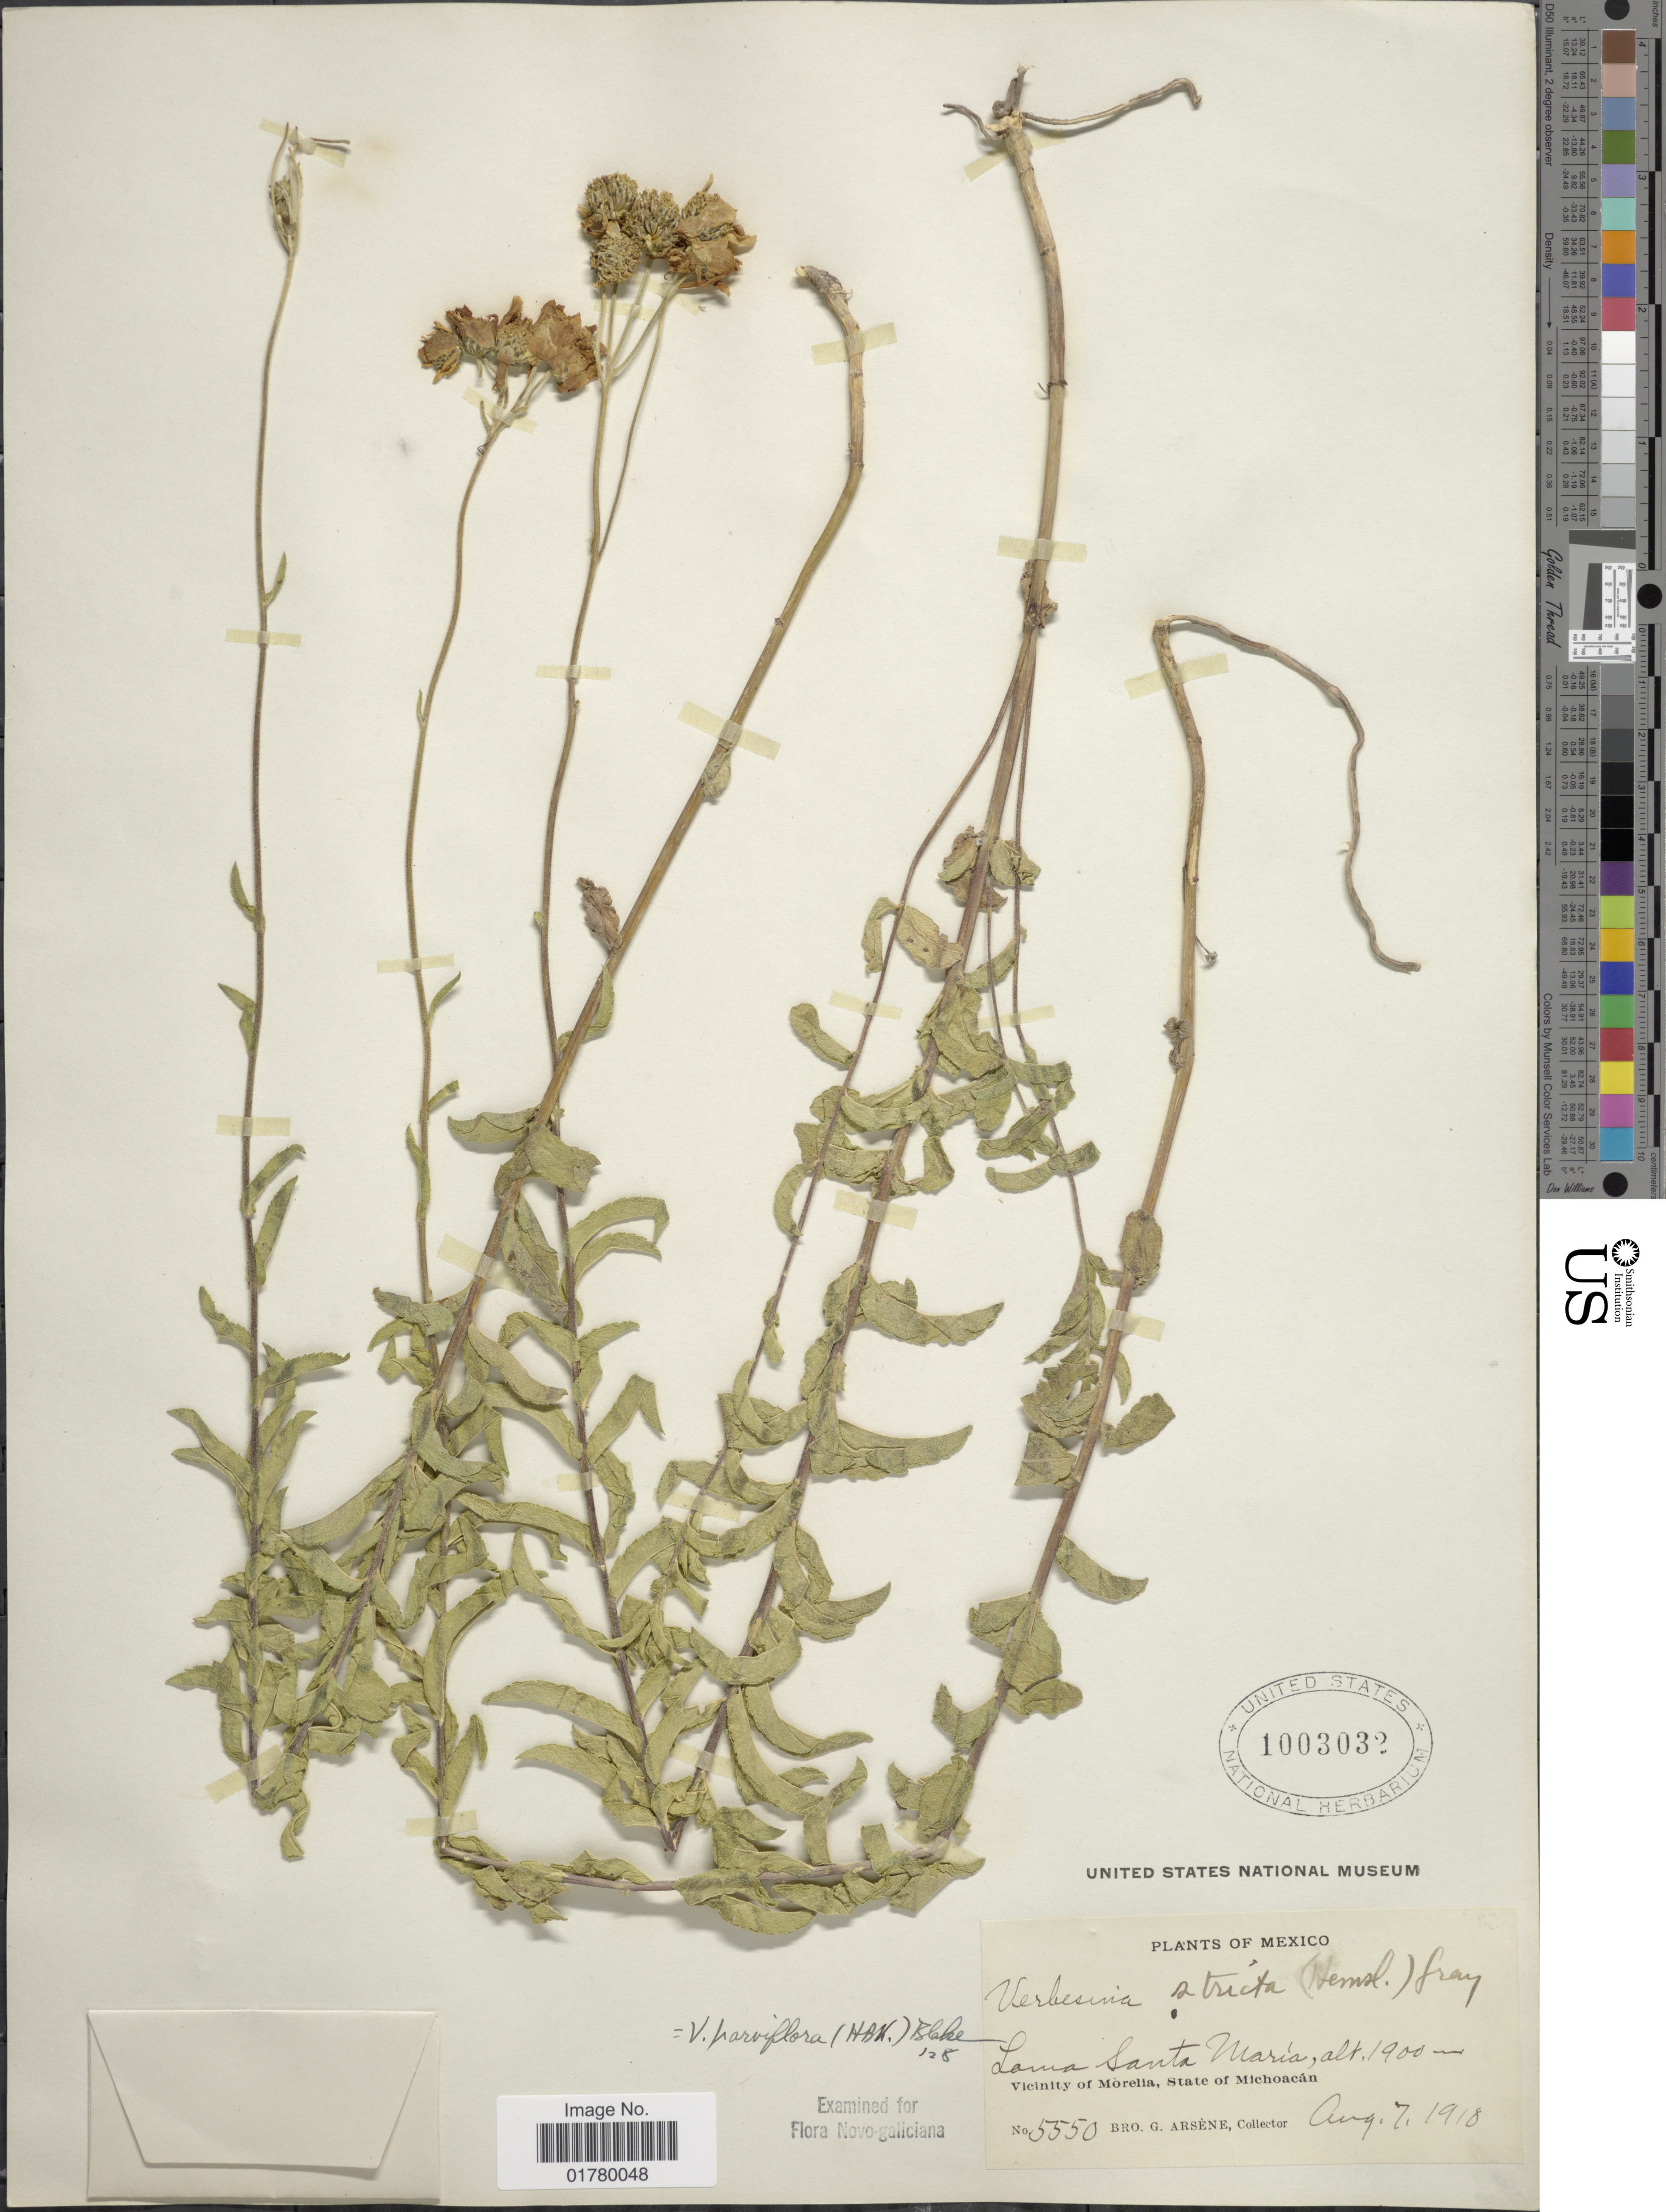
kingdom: Plantae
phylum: Tracheophyta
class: Magnoliopsida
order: Asterales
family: Asteraceae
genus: Verbesina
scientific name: Verbesina parviflora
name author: (Kunth) S.F. Blake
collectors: Bro. G. Arsène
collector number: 5550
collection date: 1910-08-07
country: Mexico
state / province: Michoacán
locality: Loma Santa María, Vicinity of Morelia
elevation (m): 1900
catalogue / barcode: US 1003032